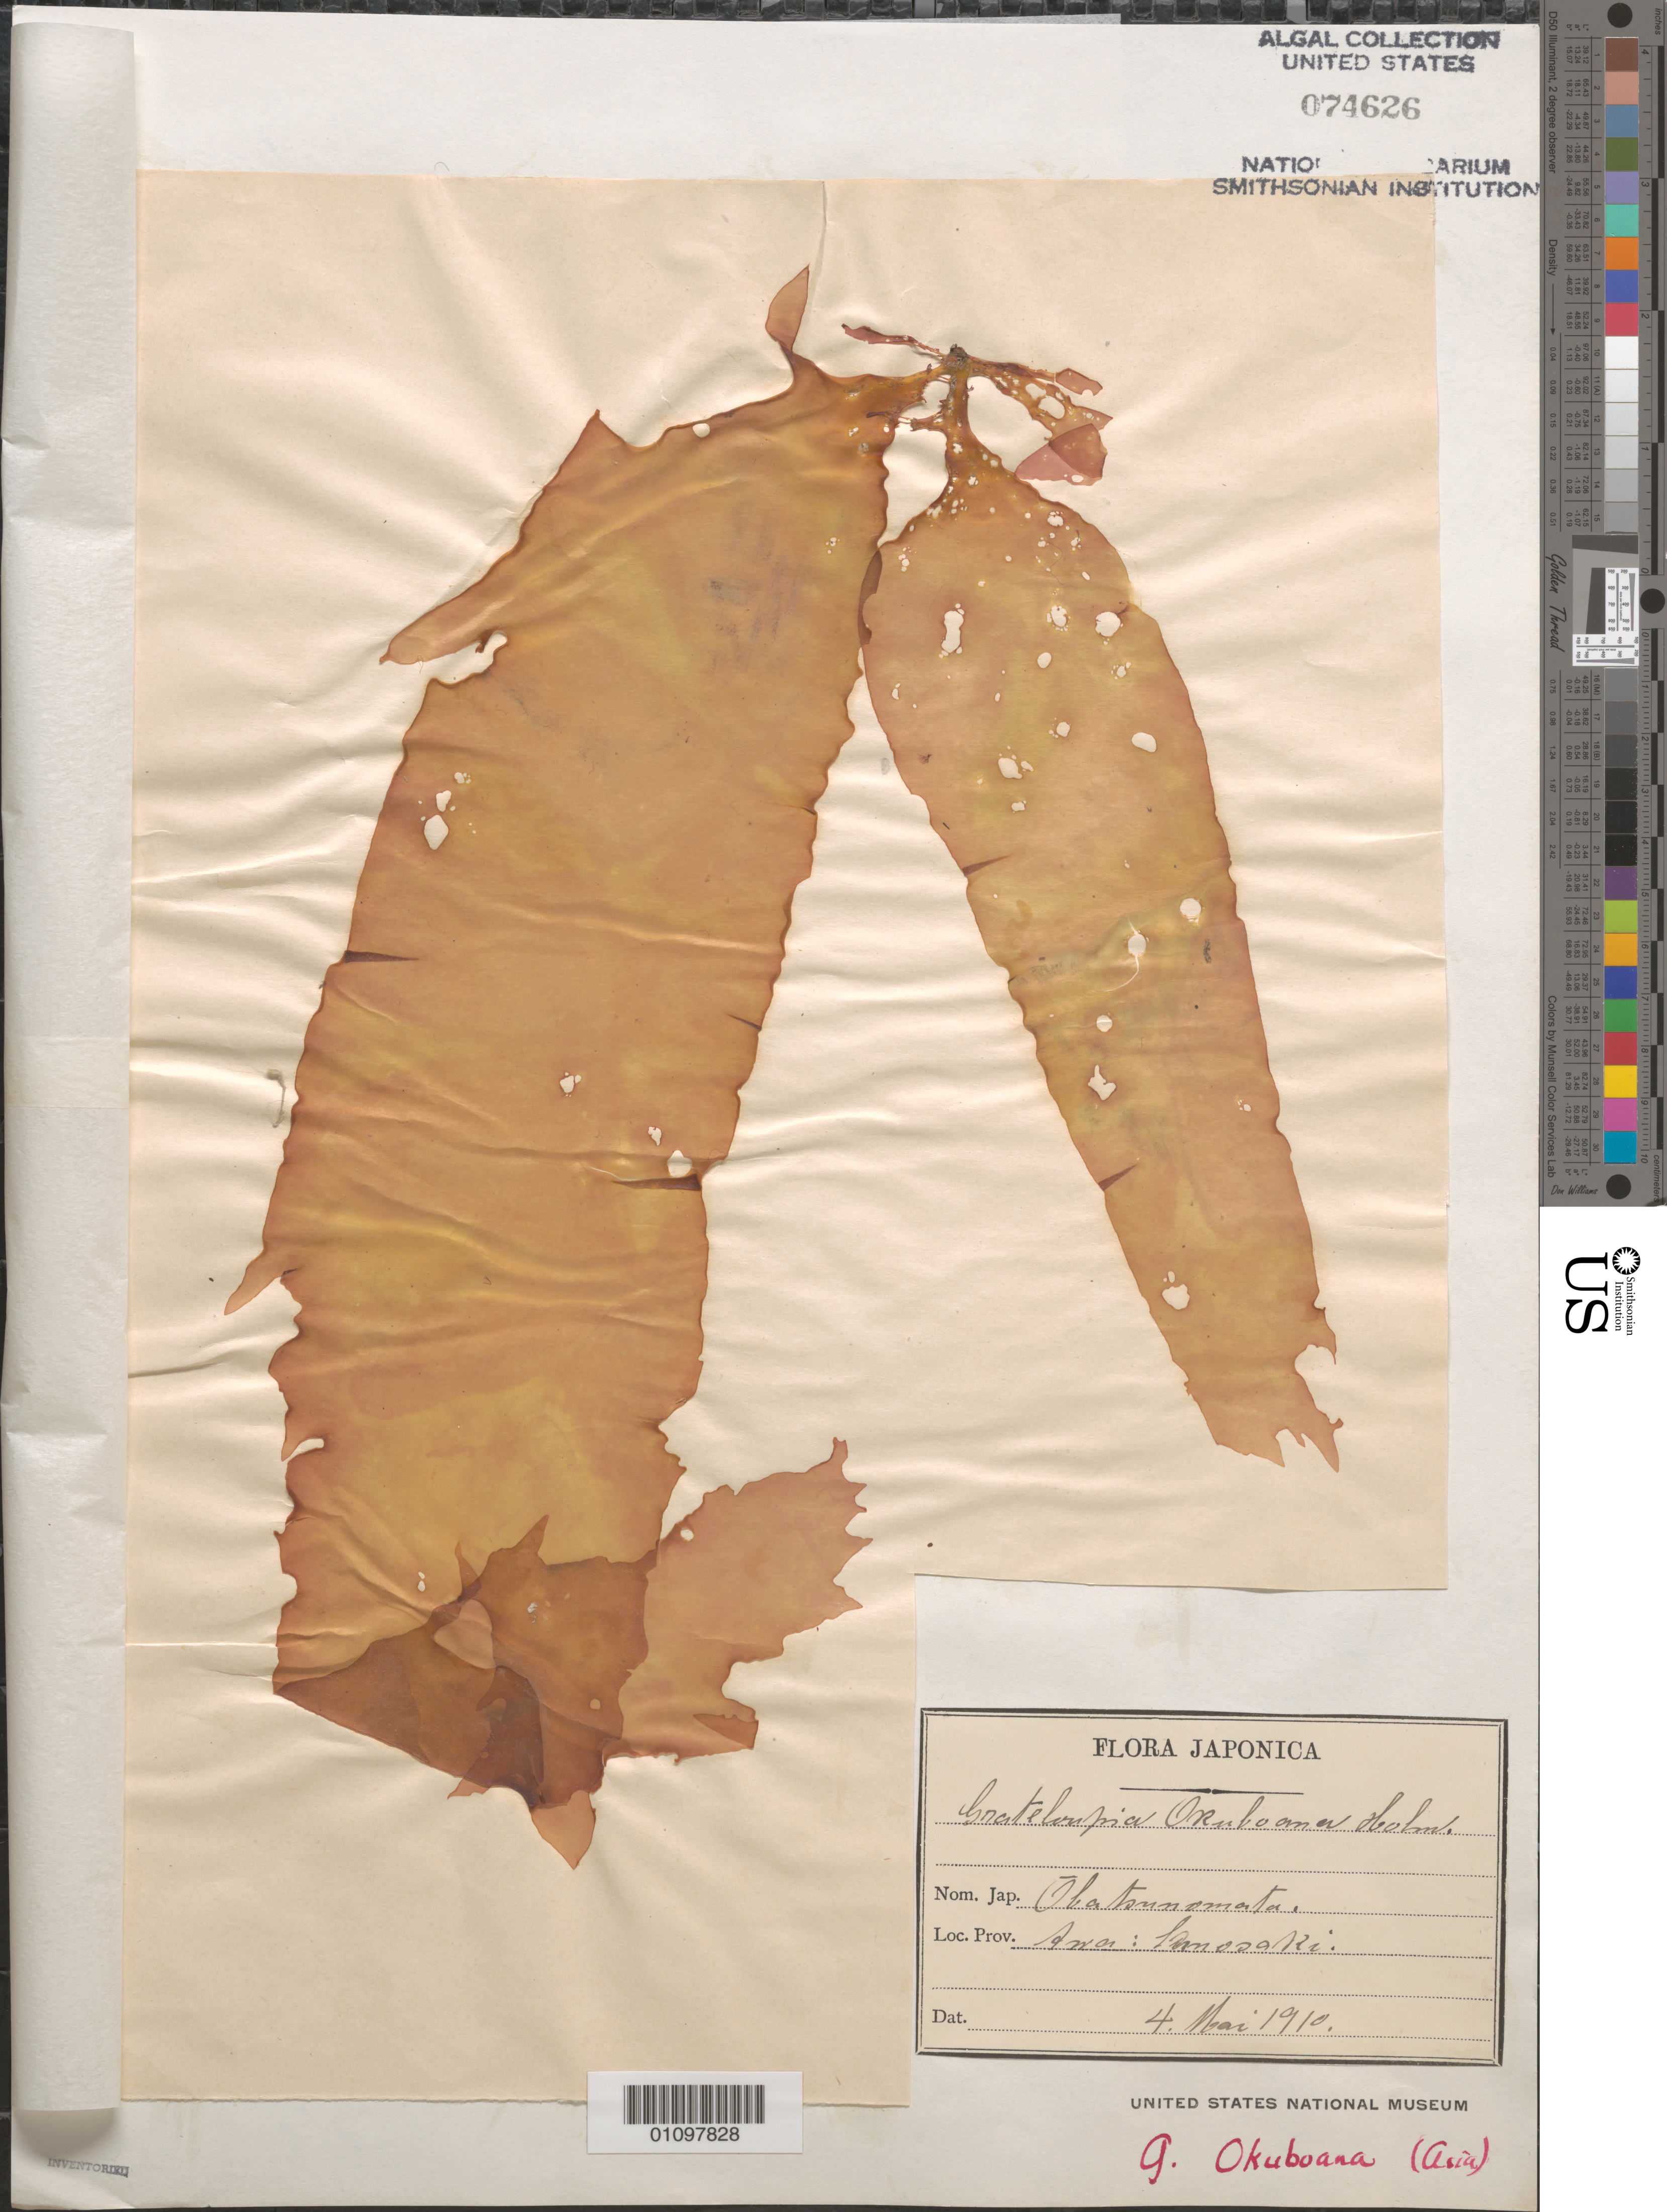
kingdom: Plantae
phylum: Rhodophyta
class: Florideophyceae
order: Halymeniales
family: Halymeniaceae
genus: Grateloupia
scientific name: Grateloupia elliptica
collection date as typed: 04 May 1910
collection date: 1910-05-04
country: Japan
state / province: Tiba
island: Honshu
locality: Suno Saki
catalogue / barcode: US 74626